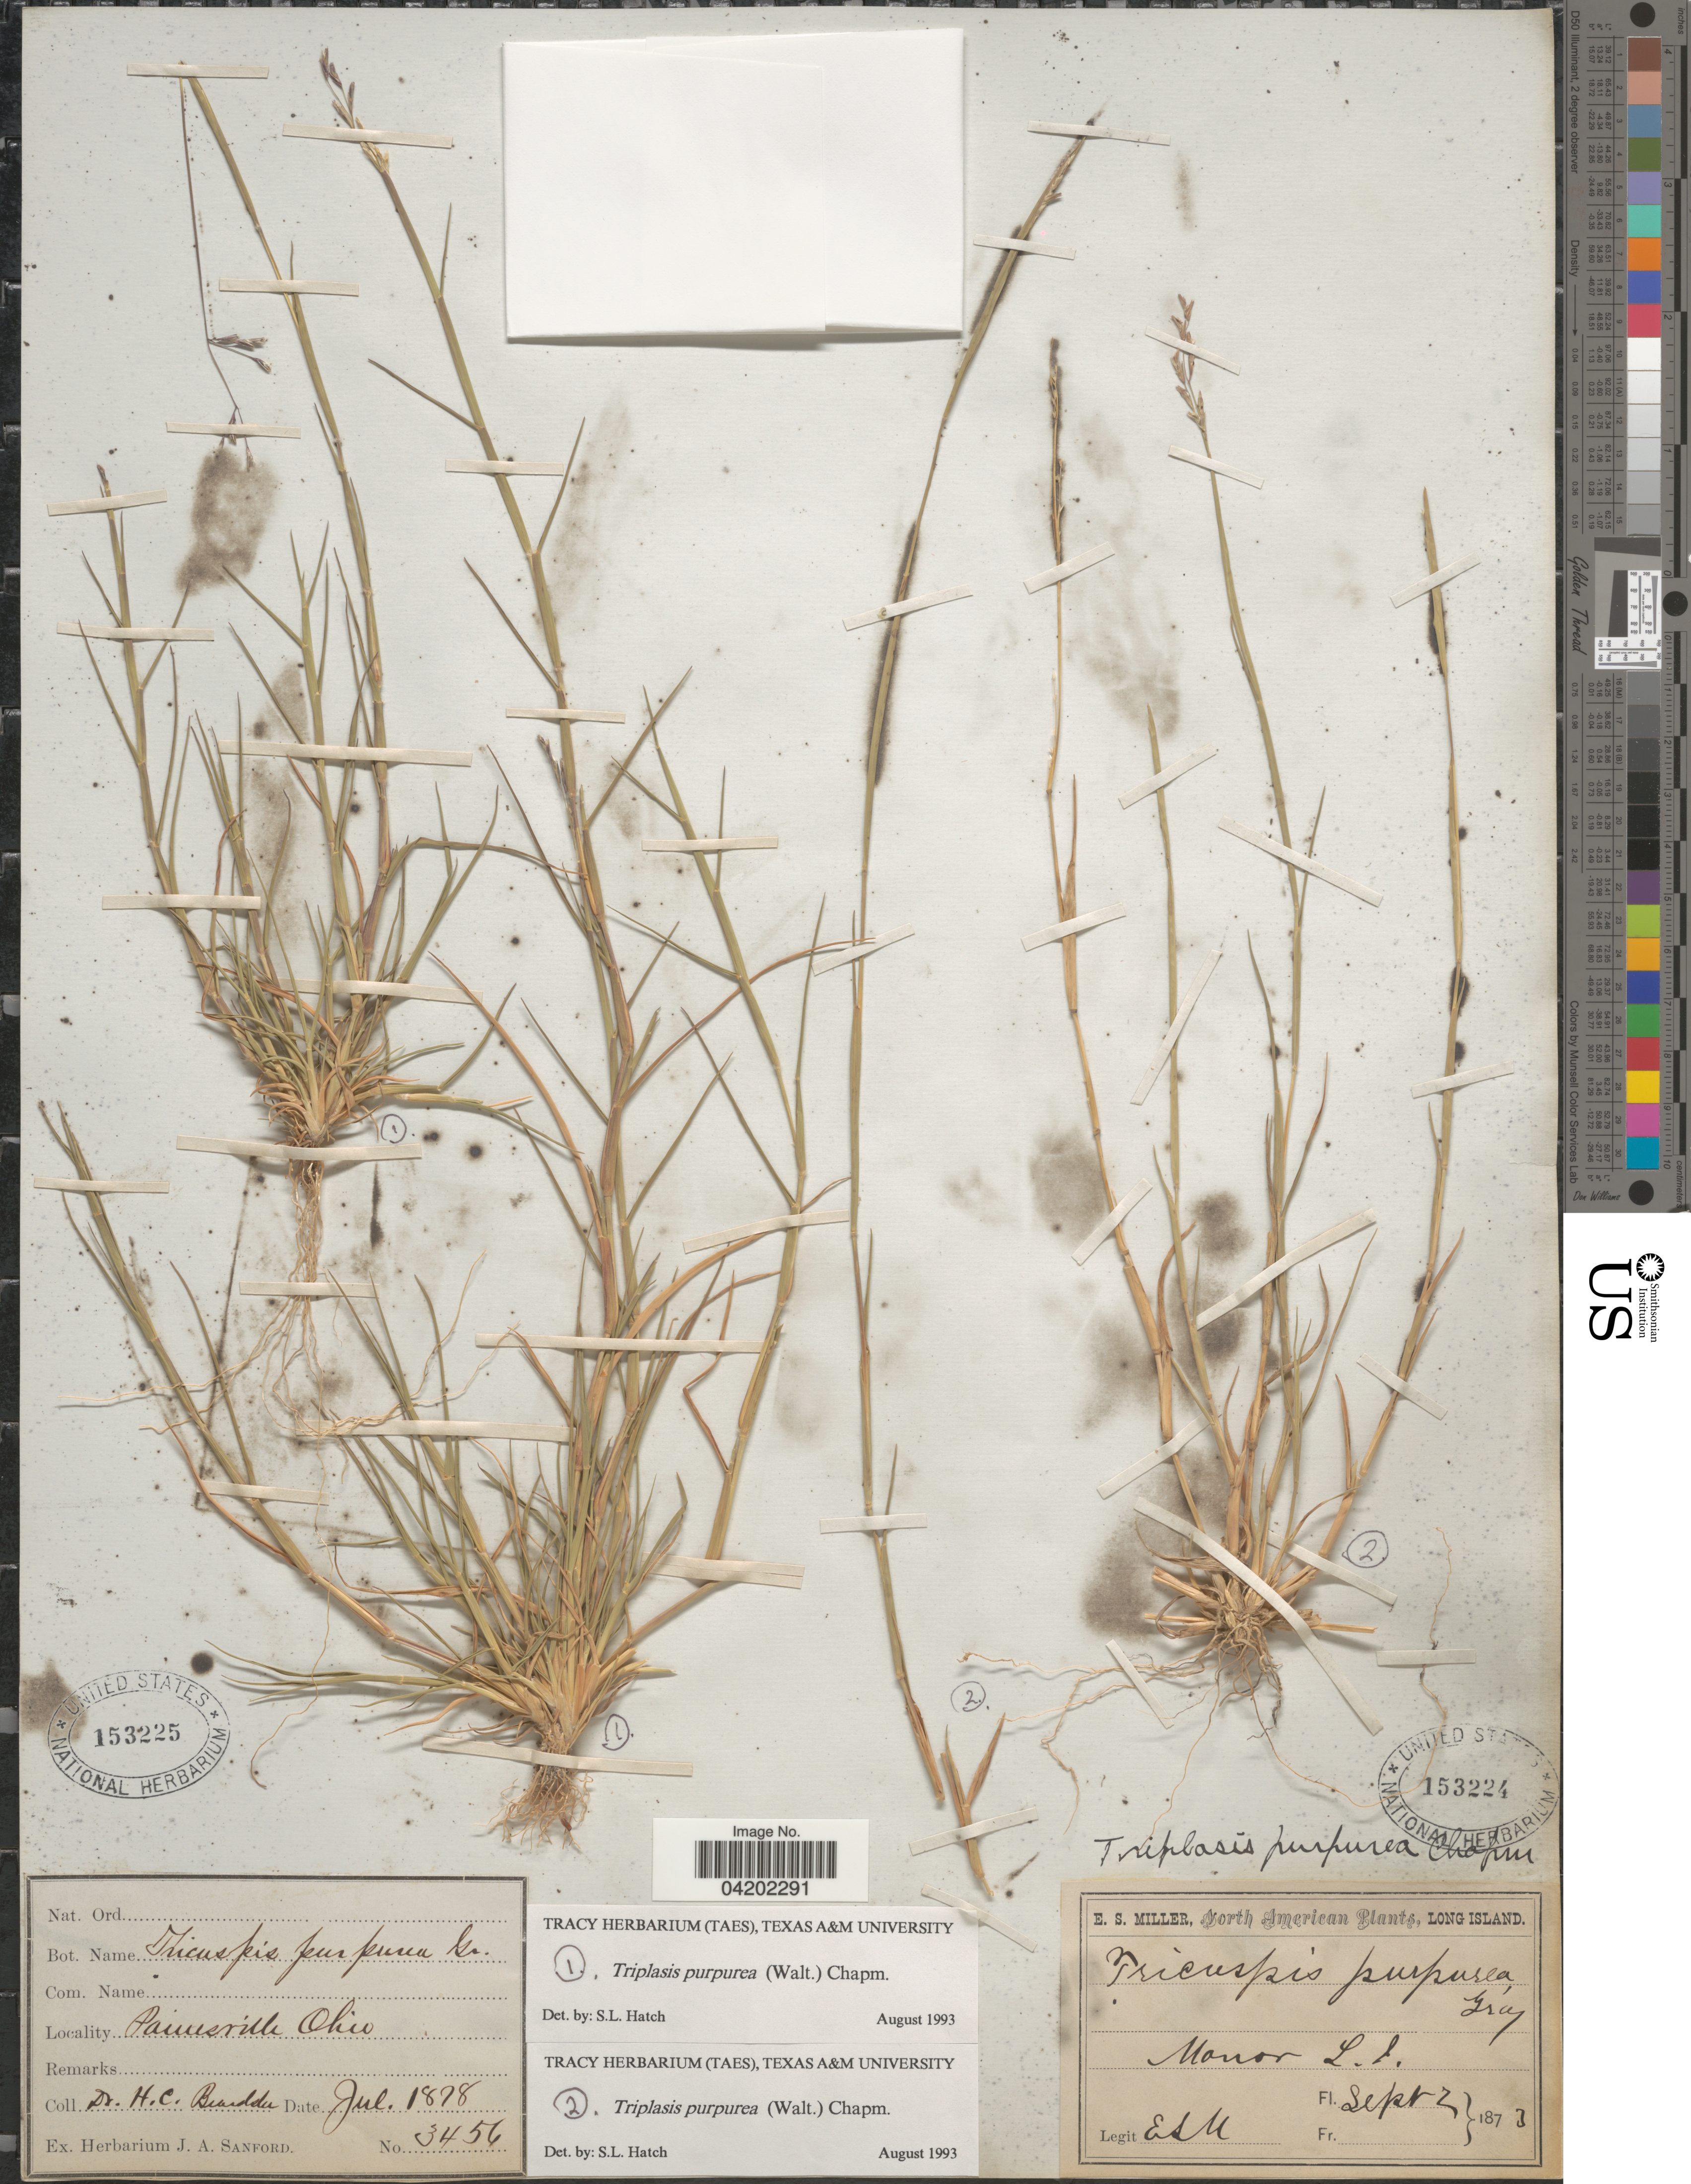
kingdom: Plantae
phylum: Tracheophyta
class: Liliopsida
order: Poales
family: Poaceae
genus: Triplasis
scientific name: Triplasis purpurea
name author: (Walter) Chapm.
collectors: E. S. Miller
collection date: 1873-09-02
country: United States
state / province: New York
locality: Manor L. I.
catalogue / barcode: US 153224-2